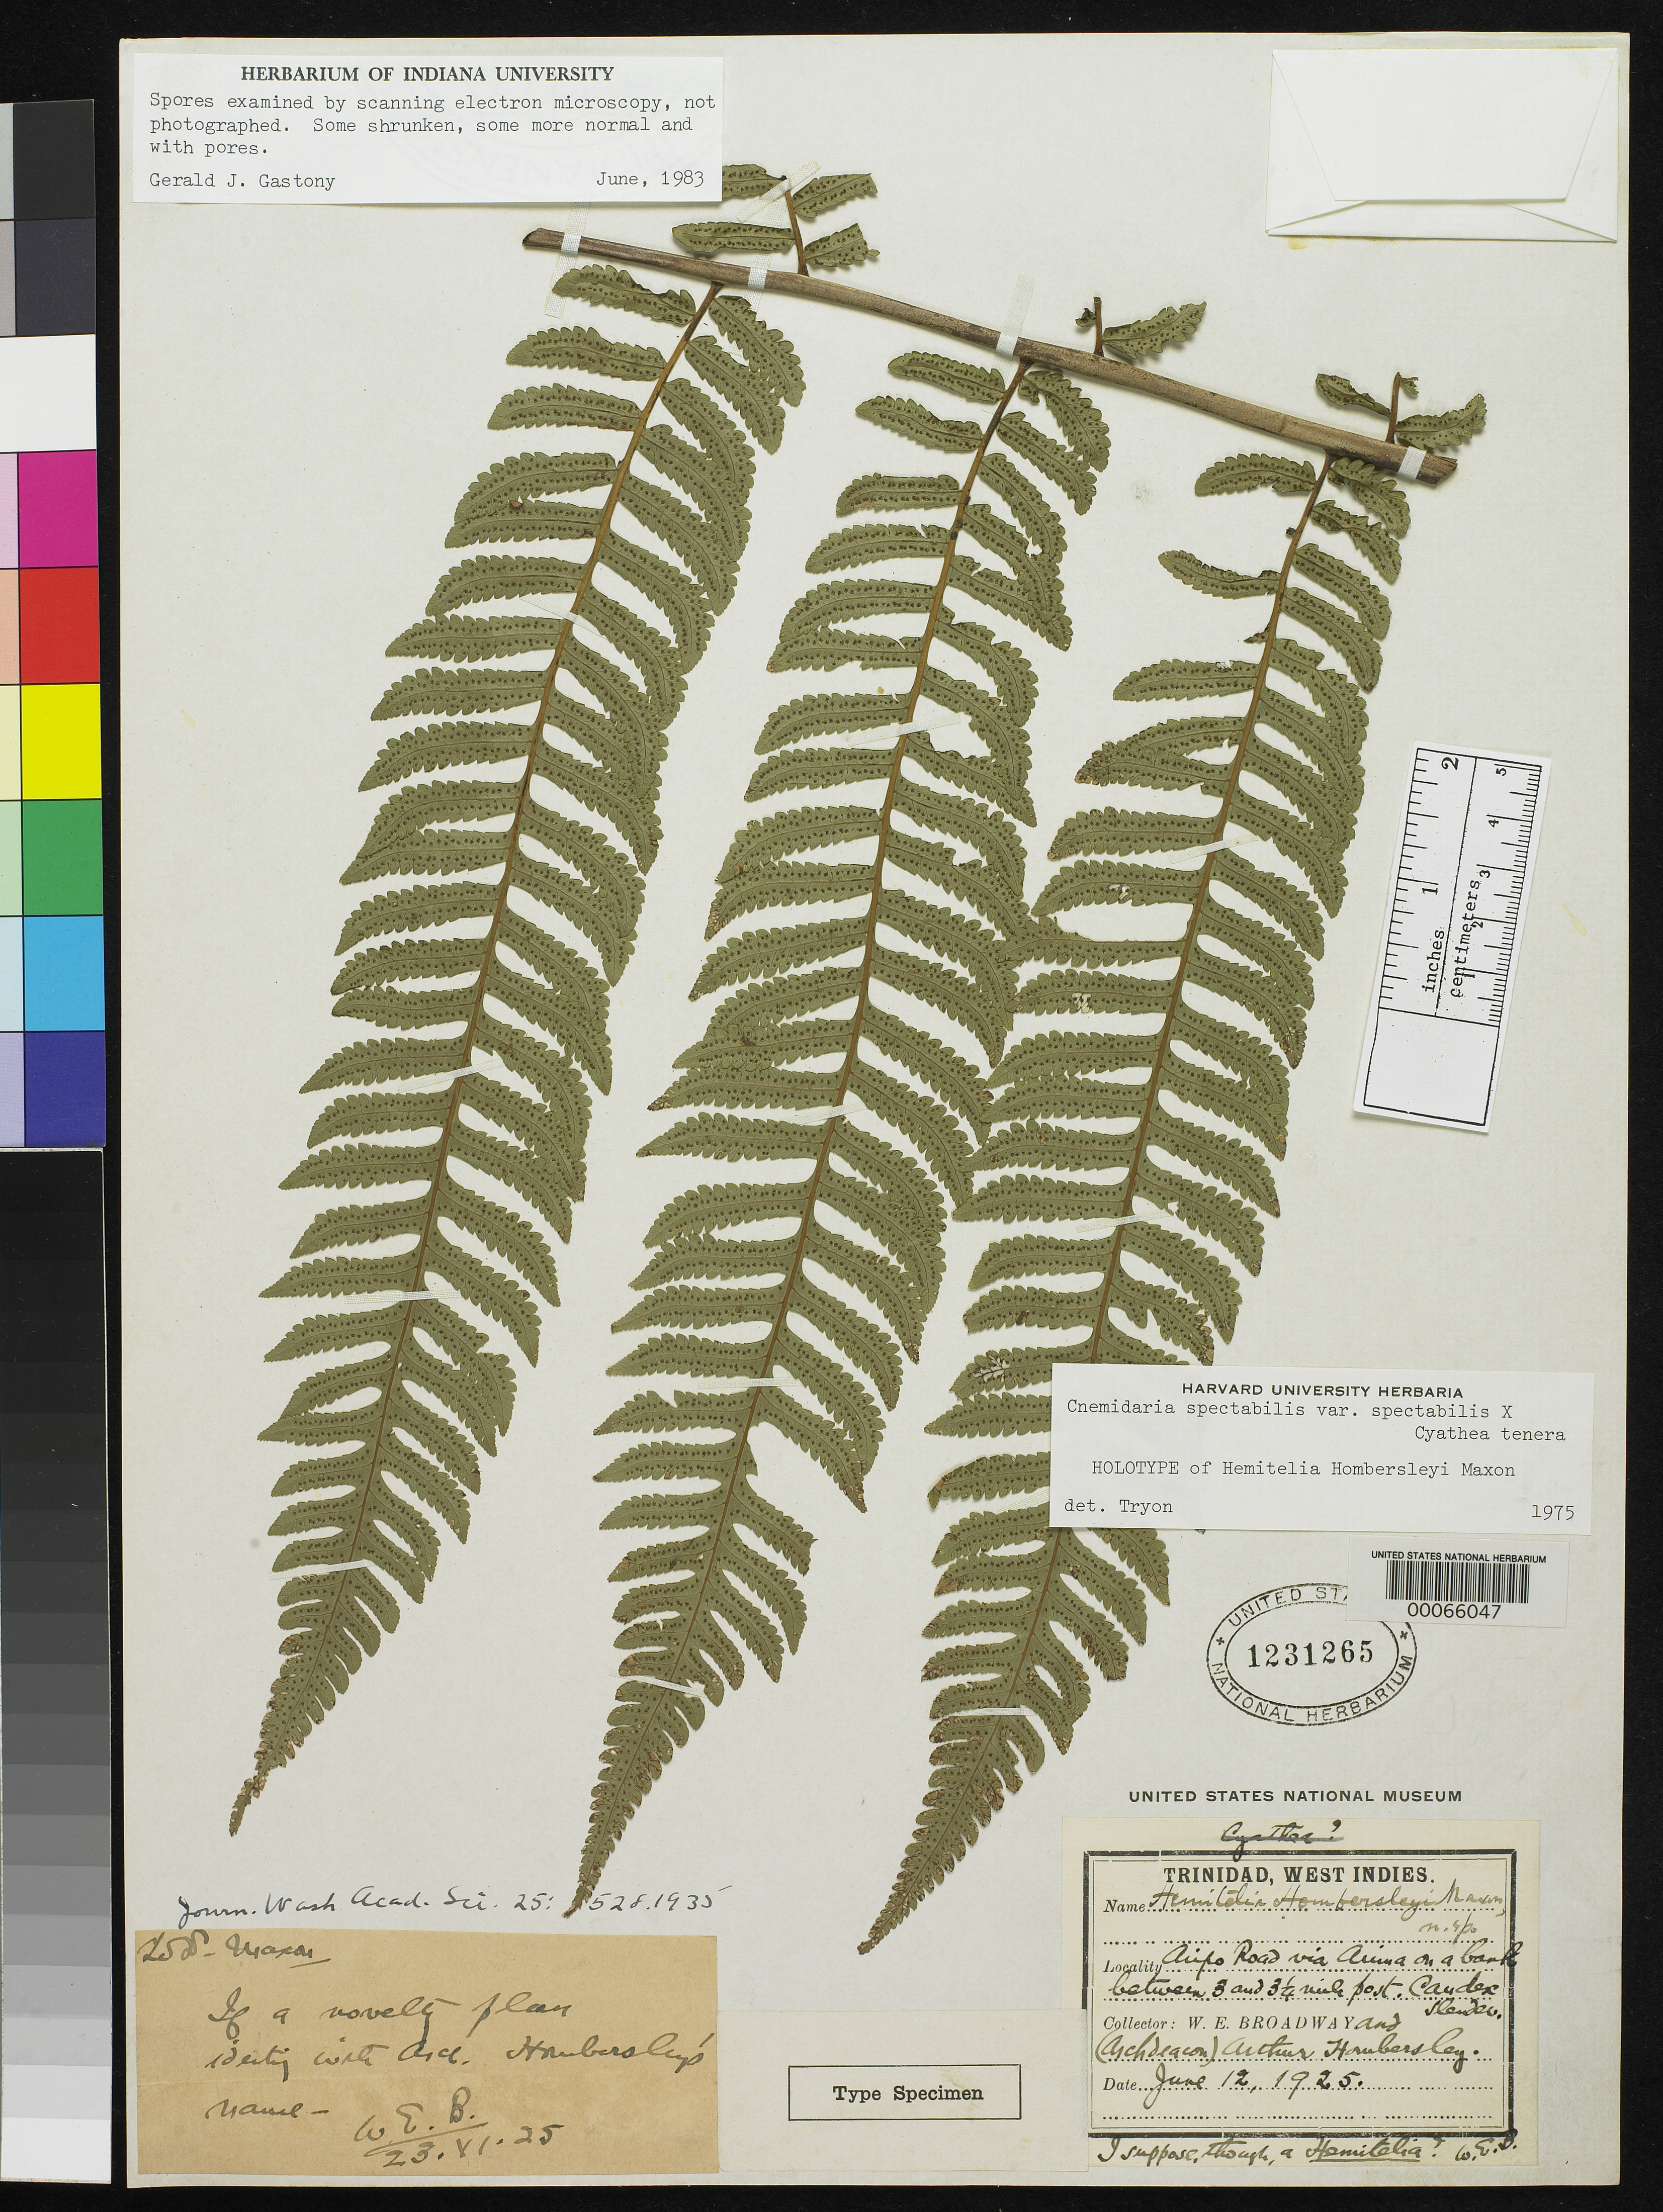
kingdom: Plantae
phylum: Tracheophyta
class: Polypodiopsida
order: Cyatheales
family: Cyatheaceae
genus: Hemitelia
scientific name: Hemitelia hombersleyi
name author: Maxon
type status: Holotype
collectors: W. E. Broadway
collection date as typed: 12 Jun 1925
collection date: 1925-06-12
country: Trinidad and Tobago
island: Trinidad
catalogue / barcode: US 1231265